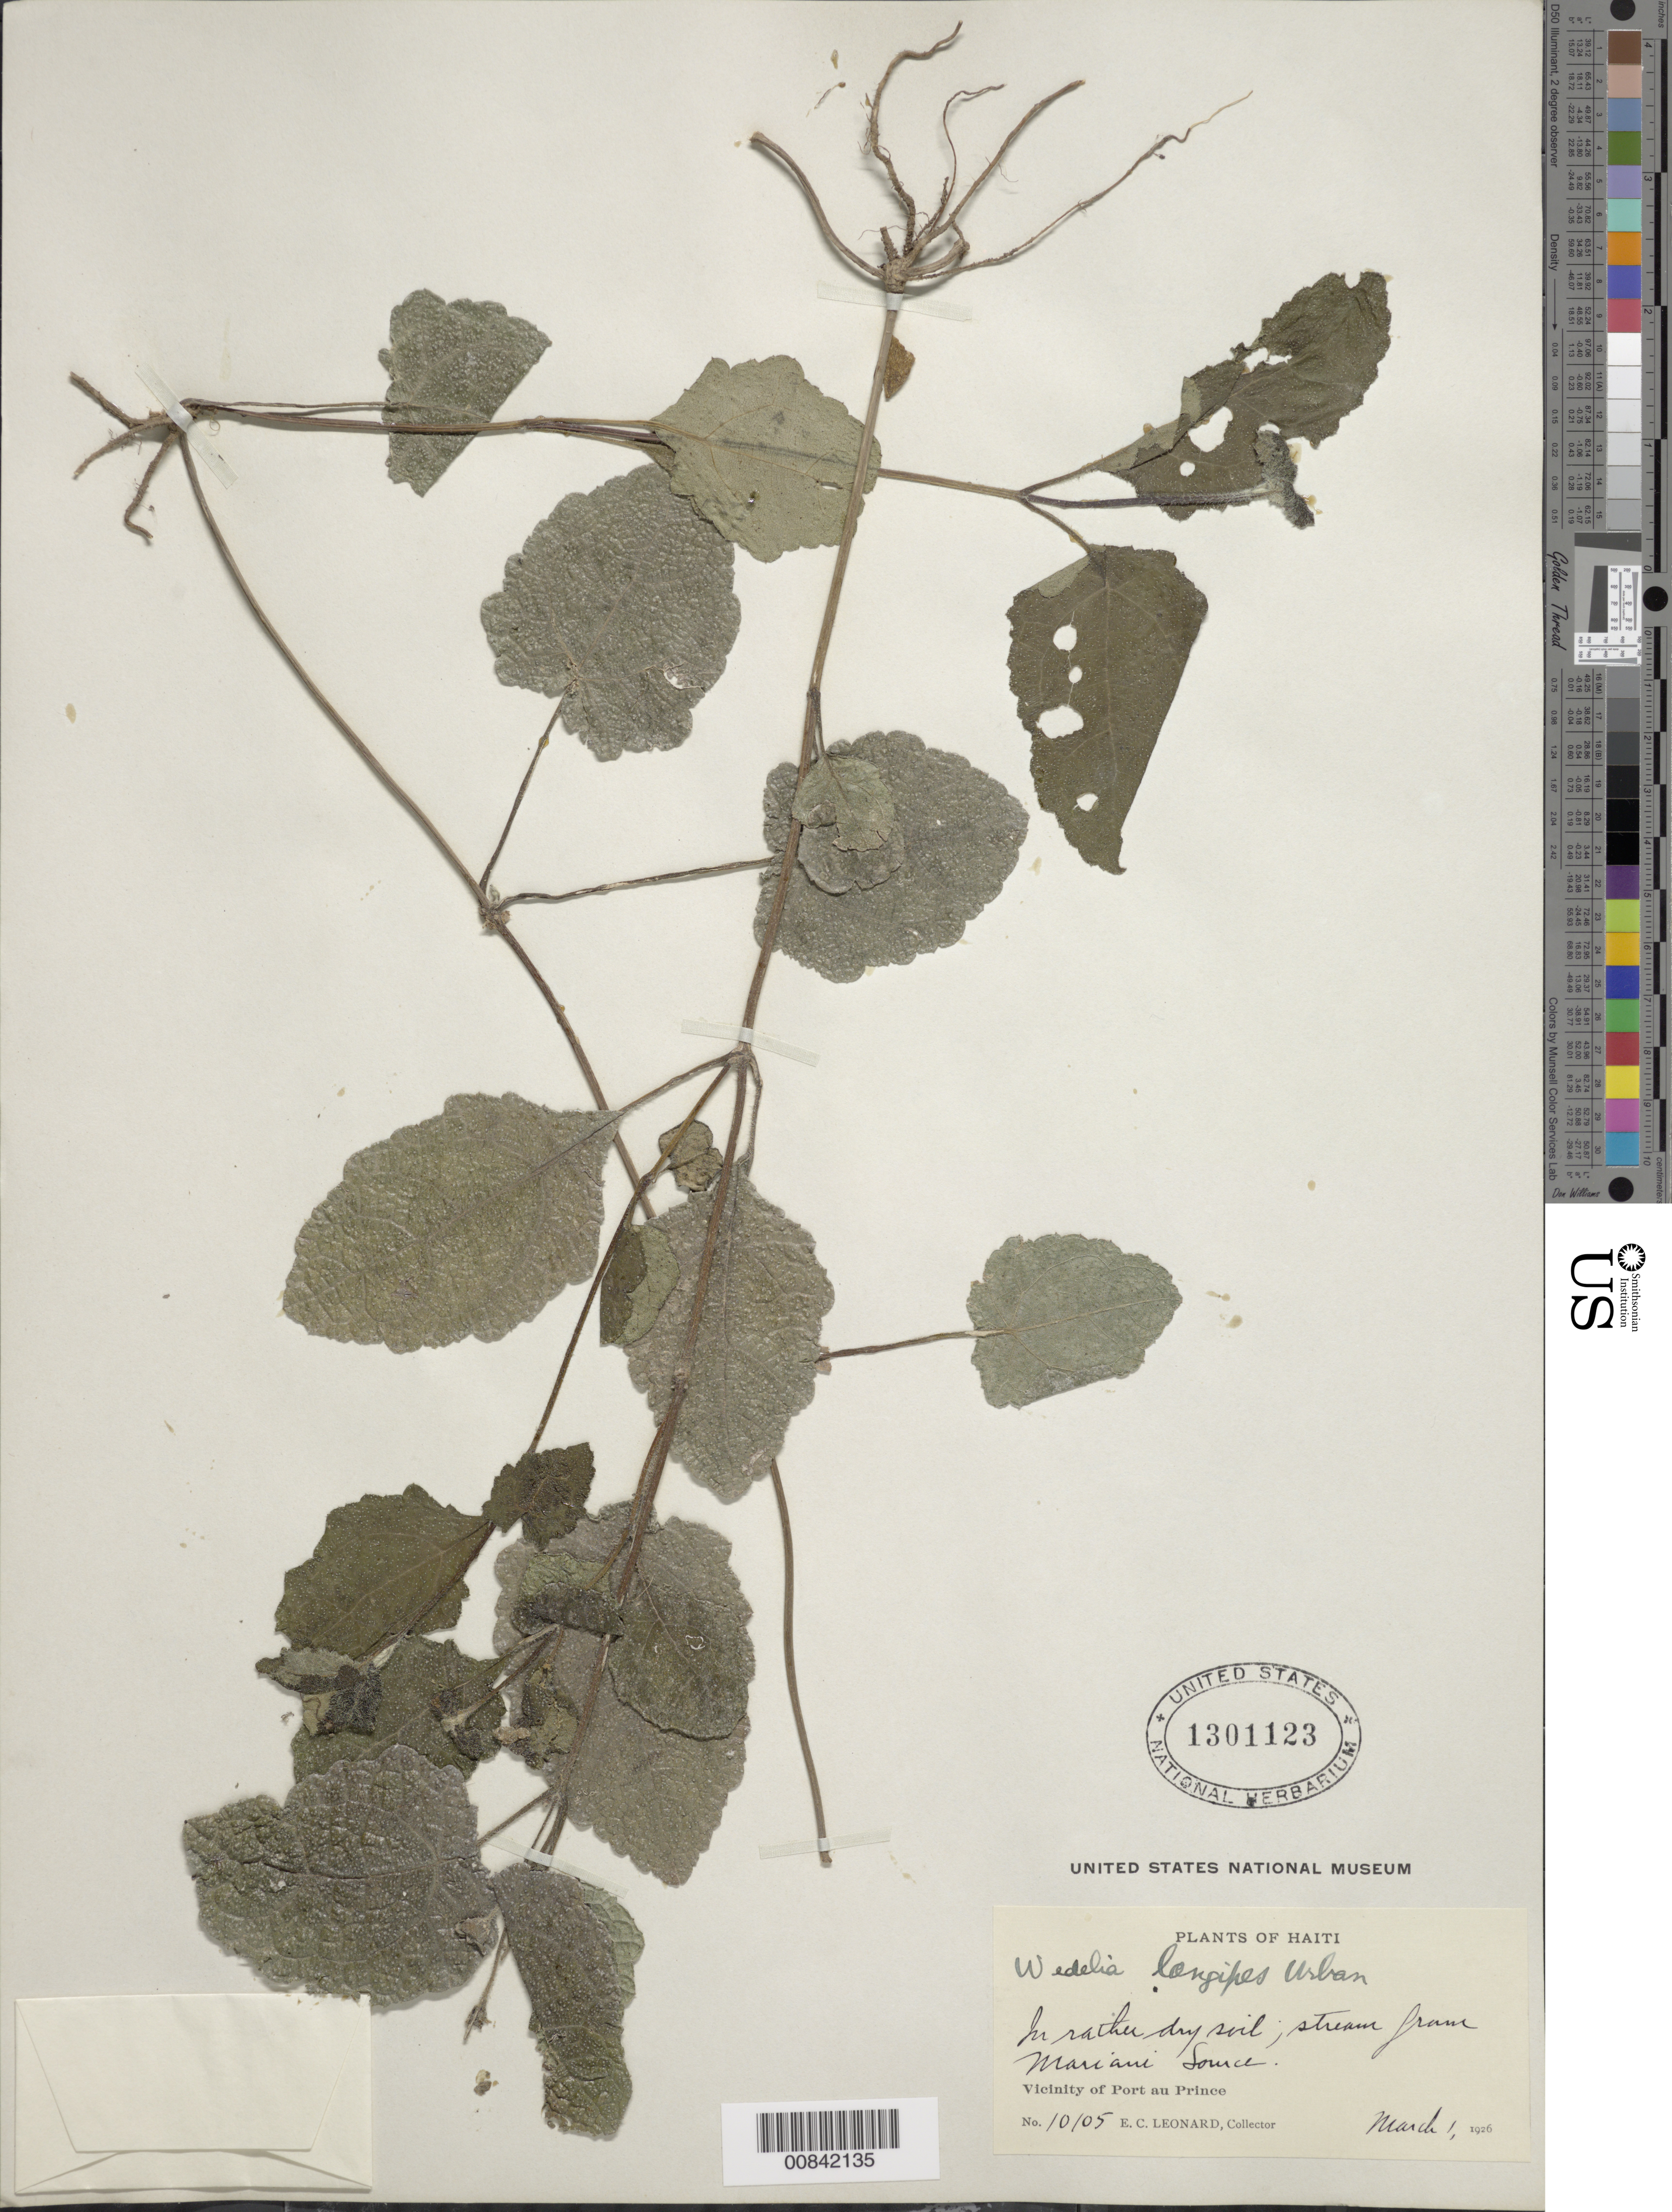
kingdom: Plantae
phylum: Tracheophyta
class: Magnoliopsida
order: Asterales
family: Asteraceae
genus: Wedelia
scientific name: Wedelia longipes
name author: Urb.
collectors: E. C. Leonard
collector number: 10105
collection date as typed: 01 Mar 1926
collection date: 1926-03-01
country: Haiti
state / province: Ouest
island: Hispaniola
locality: Vicinity of Port-au-Prince, stream from Mariani Source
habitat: Rather dry soil near stream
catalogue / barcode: US 1301123